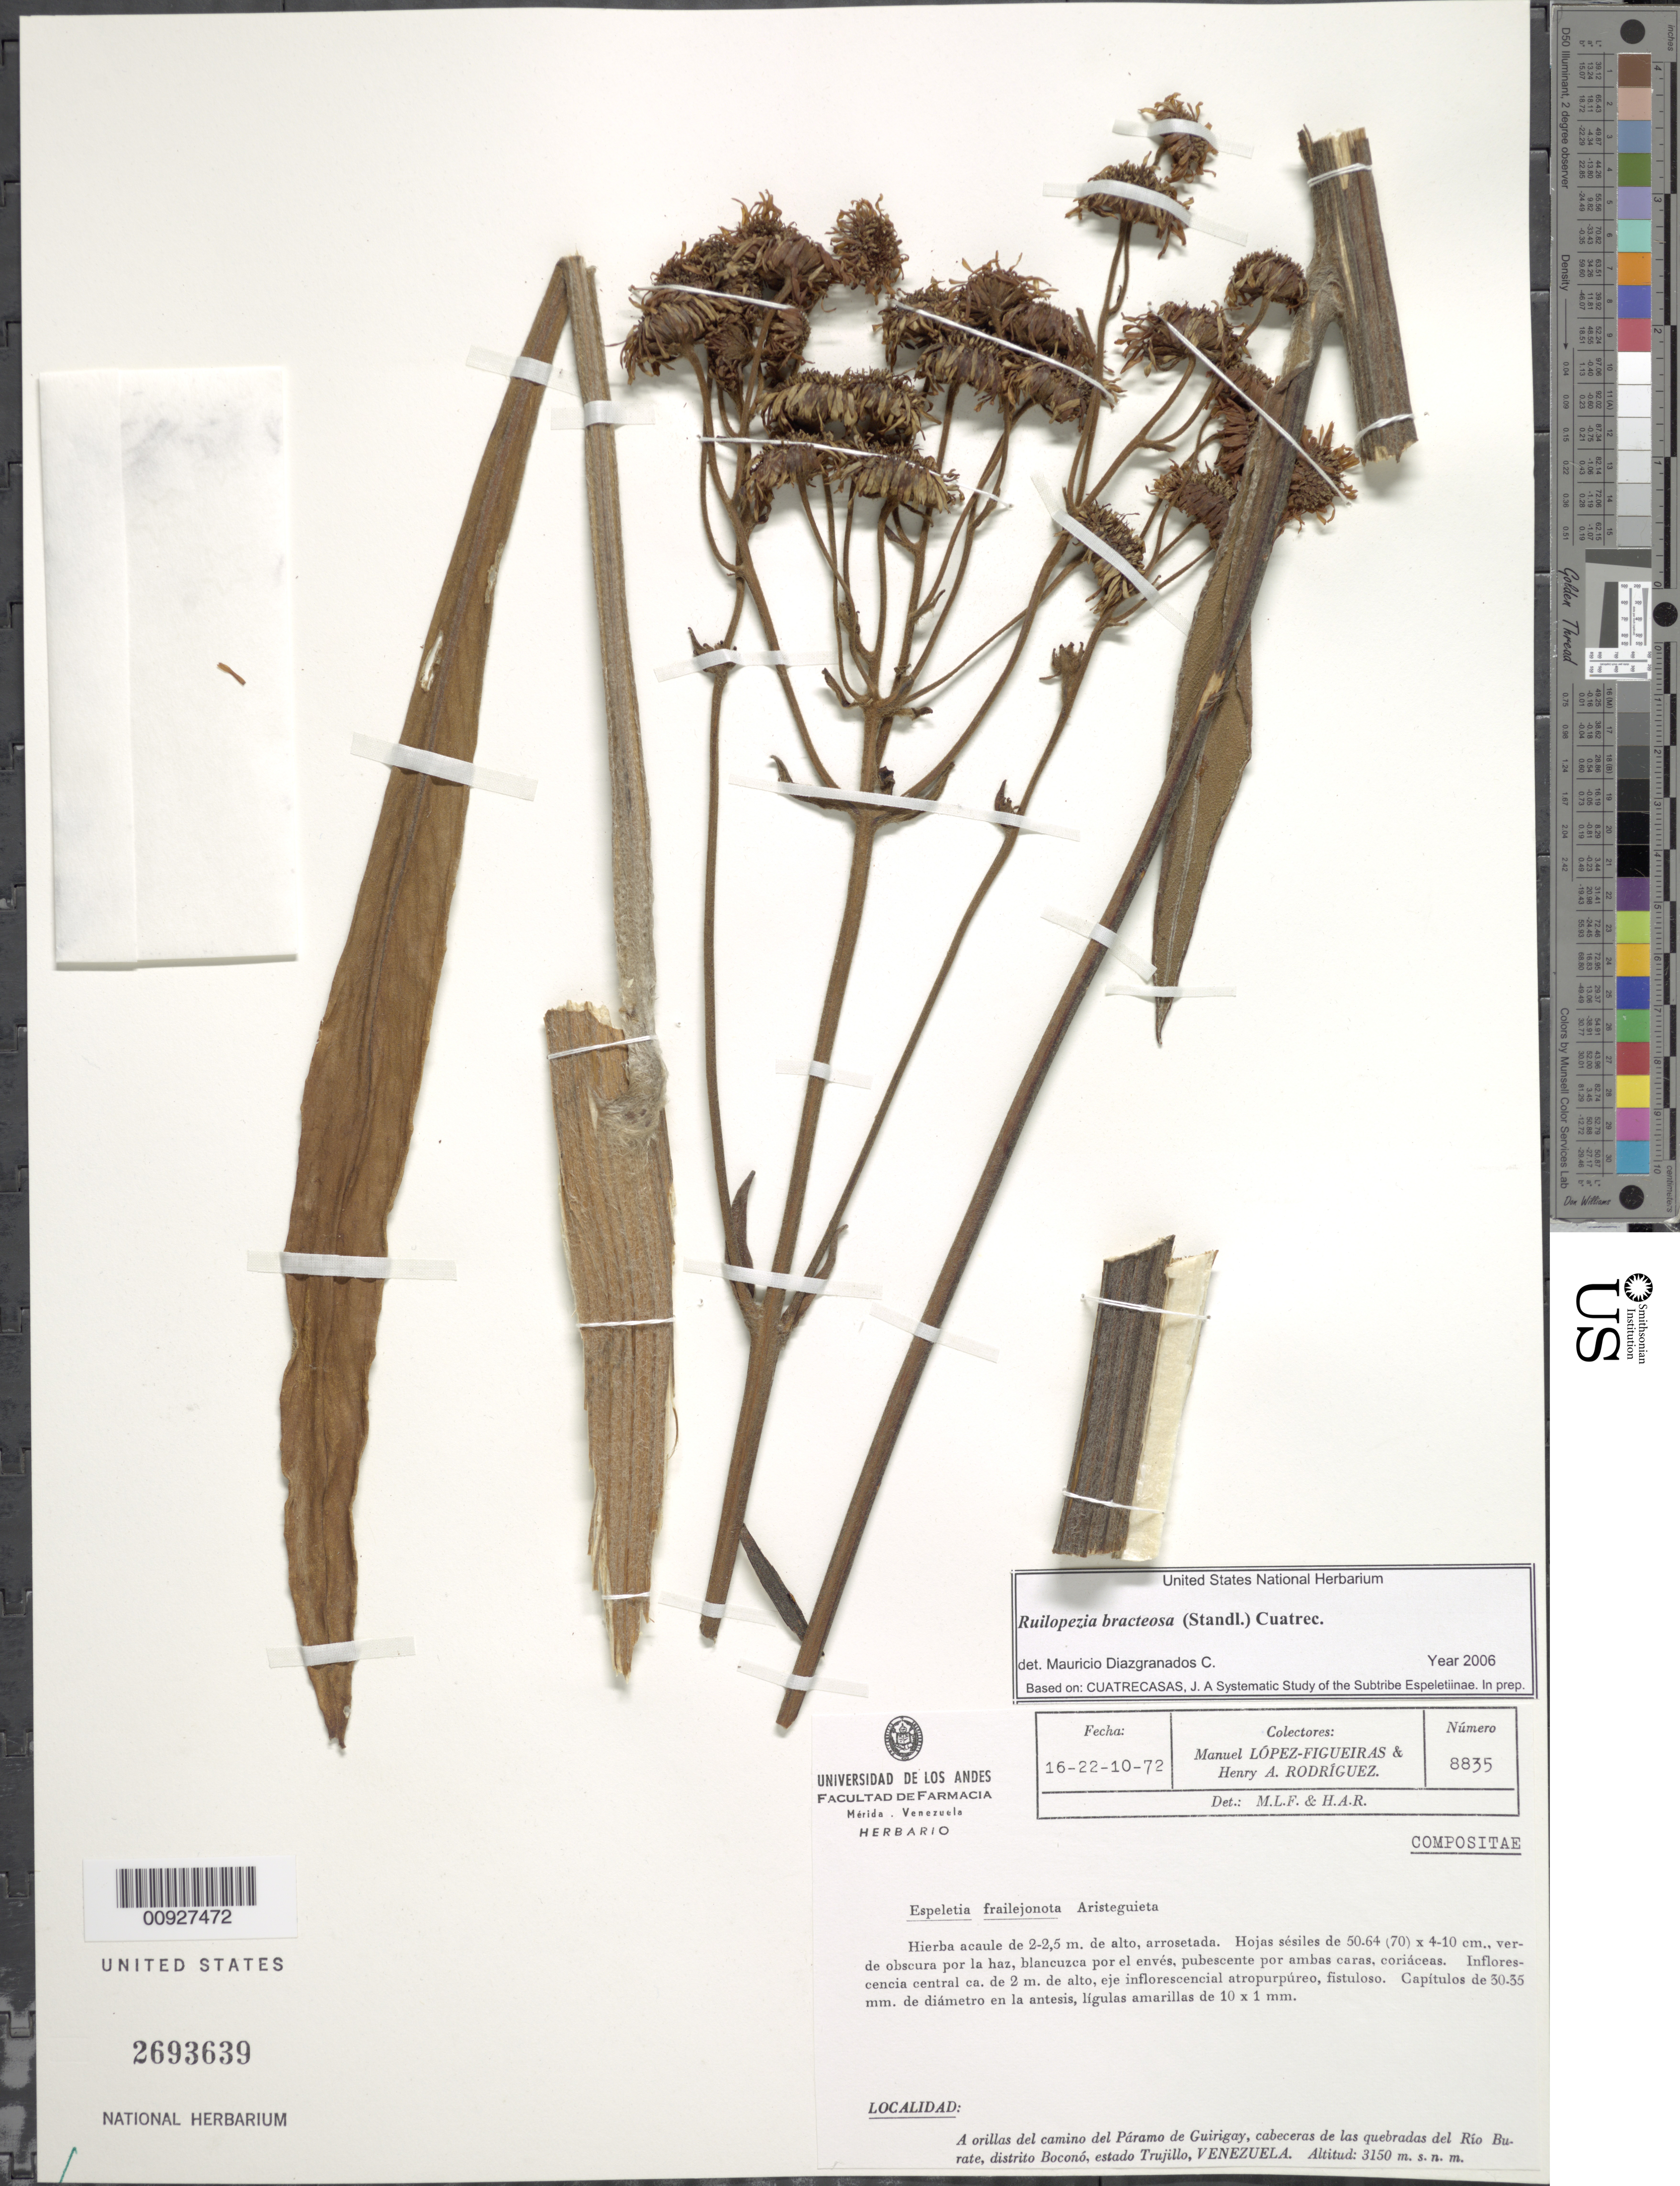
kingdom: Plantae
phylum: Tracheophyta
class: Magnoliopsida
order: Asterales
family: Asteraceae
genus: Ruilopezia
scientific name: Ruilopezia bracteosa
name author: (Standl.) Cuatrec.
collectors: M. López Figueiras & H. A. Rodriguez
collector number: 8835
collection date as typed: Transcribed d/m/y: 16/10/72 to 22/10/72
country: Venezuela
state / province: Trujillo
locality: A orillas del camino del Paramo de Guirigay, cabeceras de las quebradas del Rio Burate, Distrito Bocono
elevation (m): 3150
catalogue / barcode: US 2693639